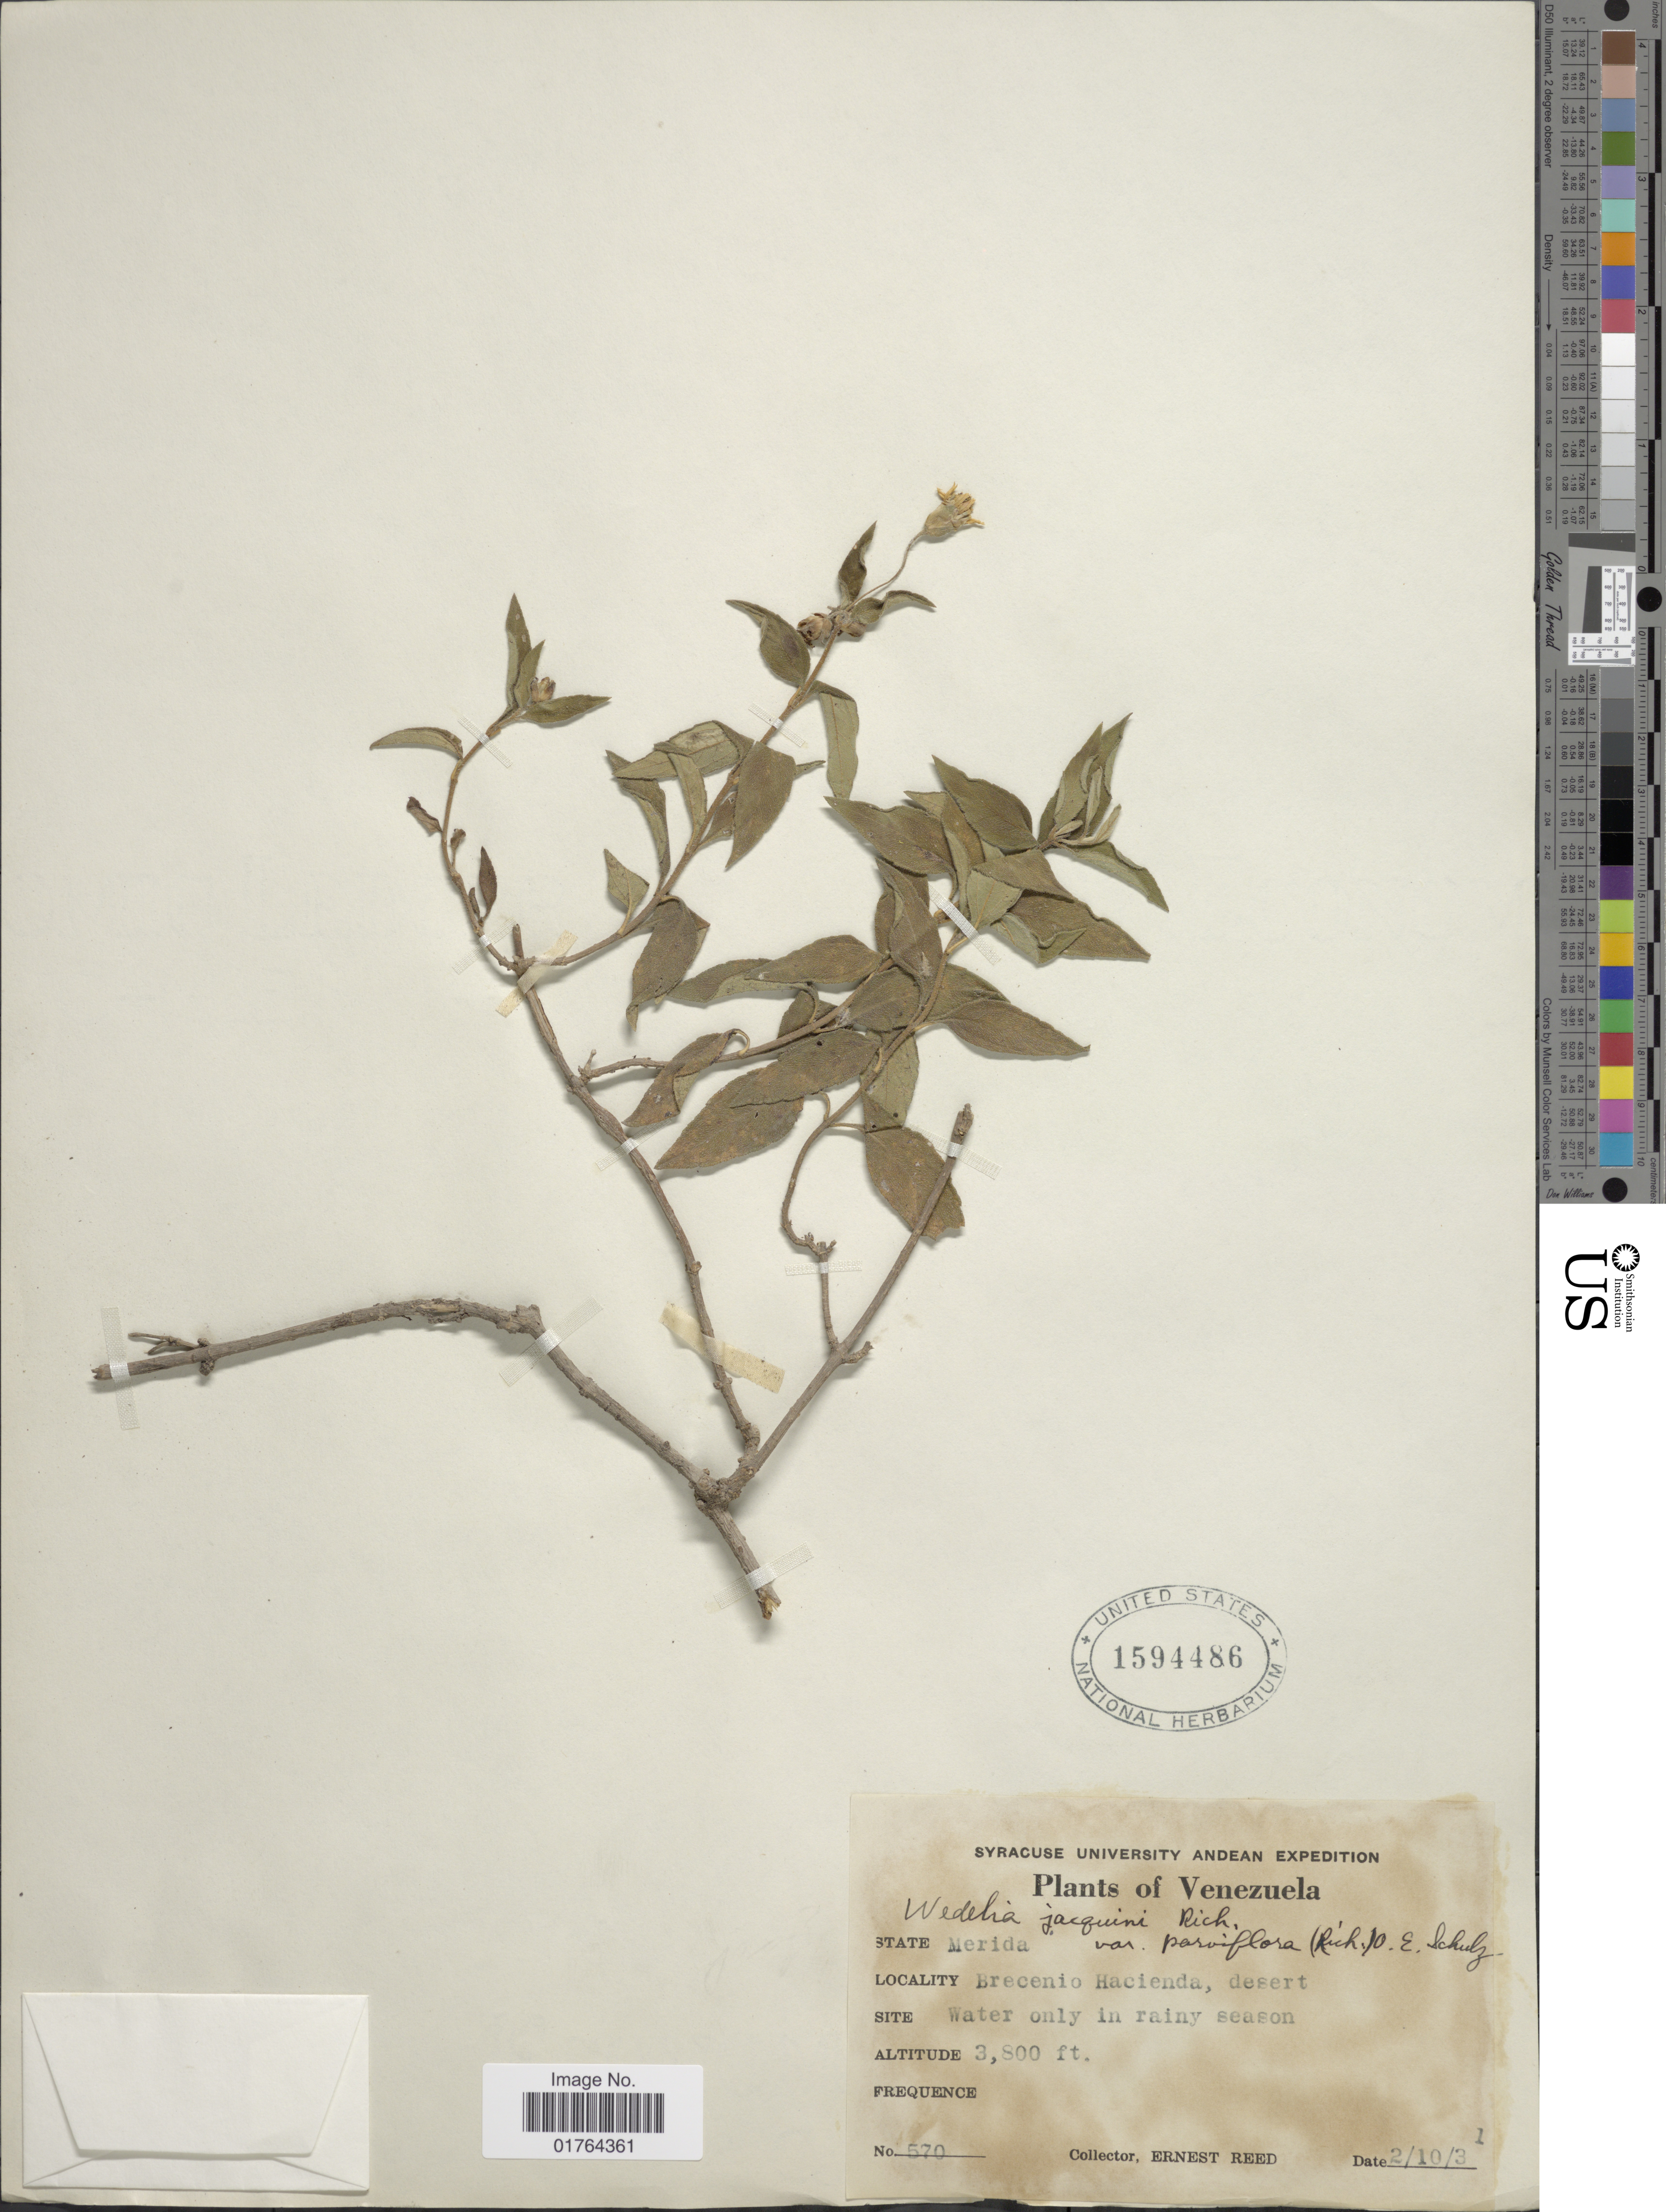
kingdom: Plantae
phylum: Tracheophyta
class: Magnoliopsida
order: Asterales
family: Asteraceae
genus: Wedelia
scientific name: Wedelia calycina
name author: Rich.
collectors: E. Reed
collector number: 570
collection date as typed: Transcribed d/m/y: 2/10/31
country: Venezuela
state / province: Mérida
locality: State of Merida, Brecenio Hacienda, desert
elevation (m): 1158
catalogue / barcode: US 1594486